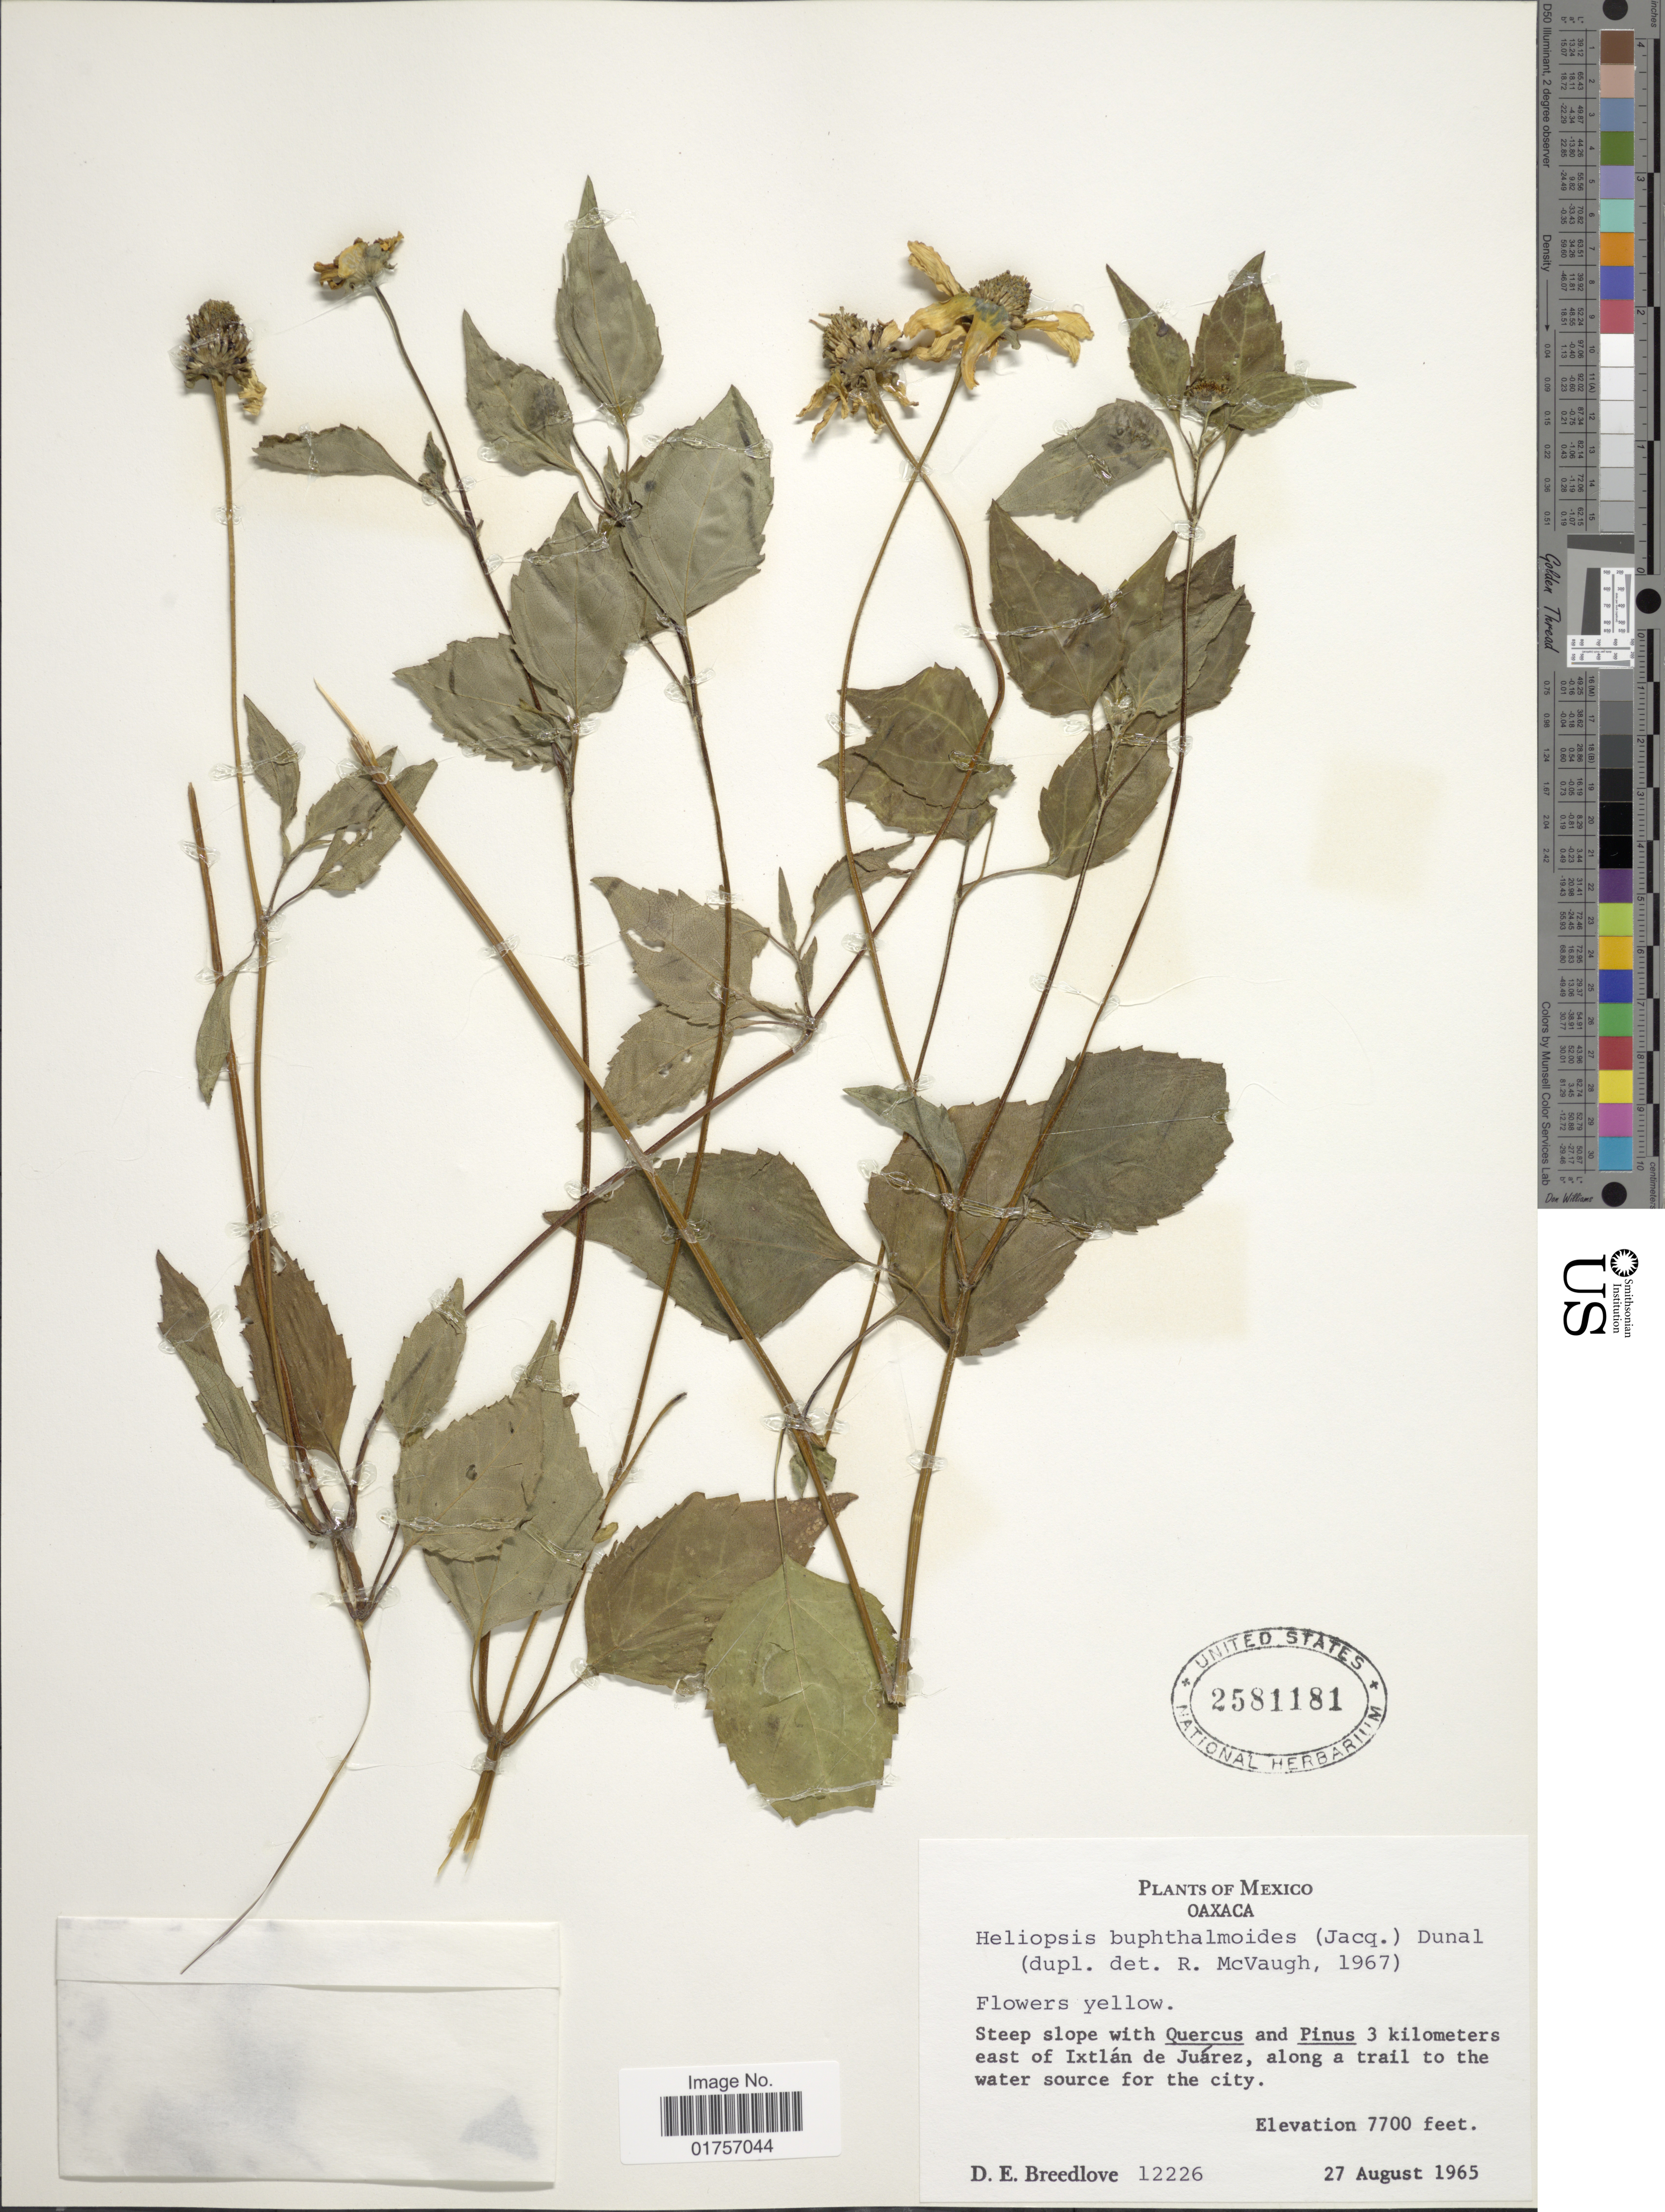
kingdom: Plantae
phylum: Tracheophyta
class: Magnoliopsida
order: Asterales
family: Asteraceae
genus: Heliopsis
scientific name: Heliopsis buphthalmoides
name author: (Jacq.) Dunal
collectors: D. E. Breedlove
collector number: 12226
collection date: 1965-08-27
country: Mexico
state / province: Oaxaca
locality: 3 kilometers east of Ixtlán de Juárez, along a trail to the water source for the city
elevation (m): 2347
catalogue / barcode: US 2581181